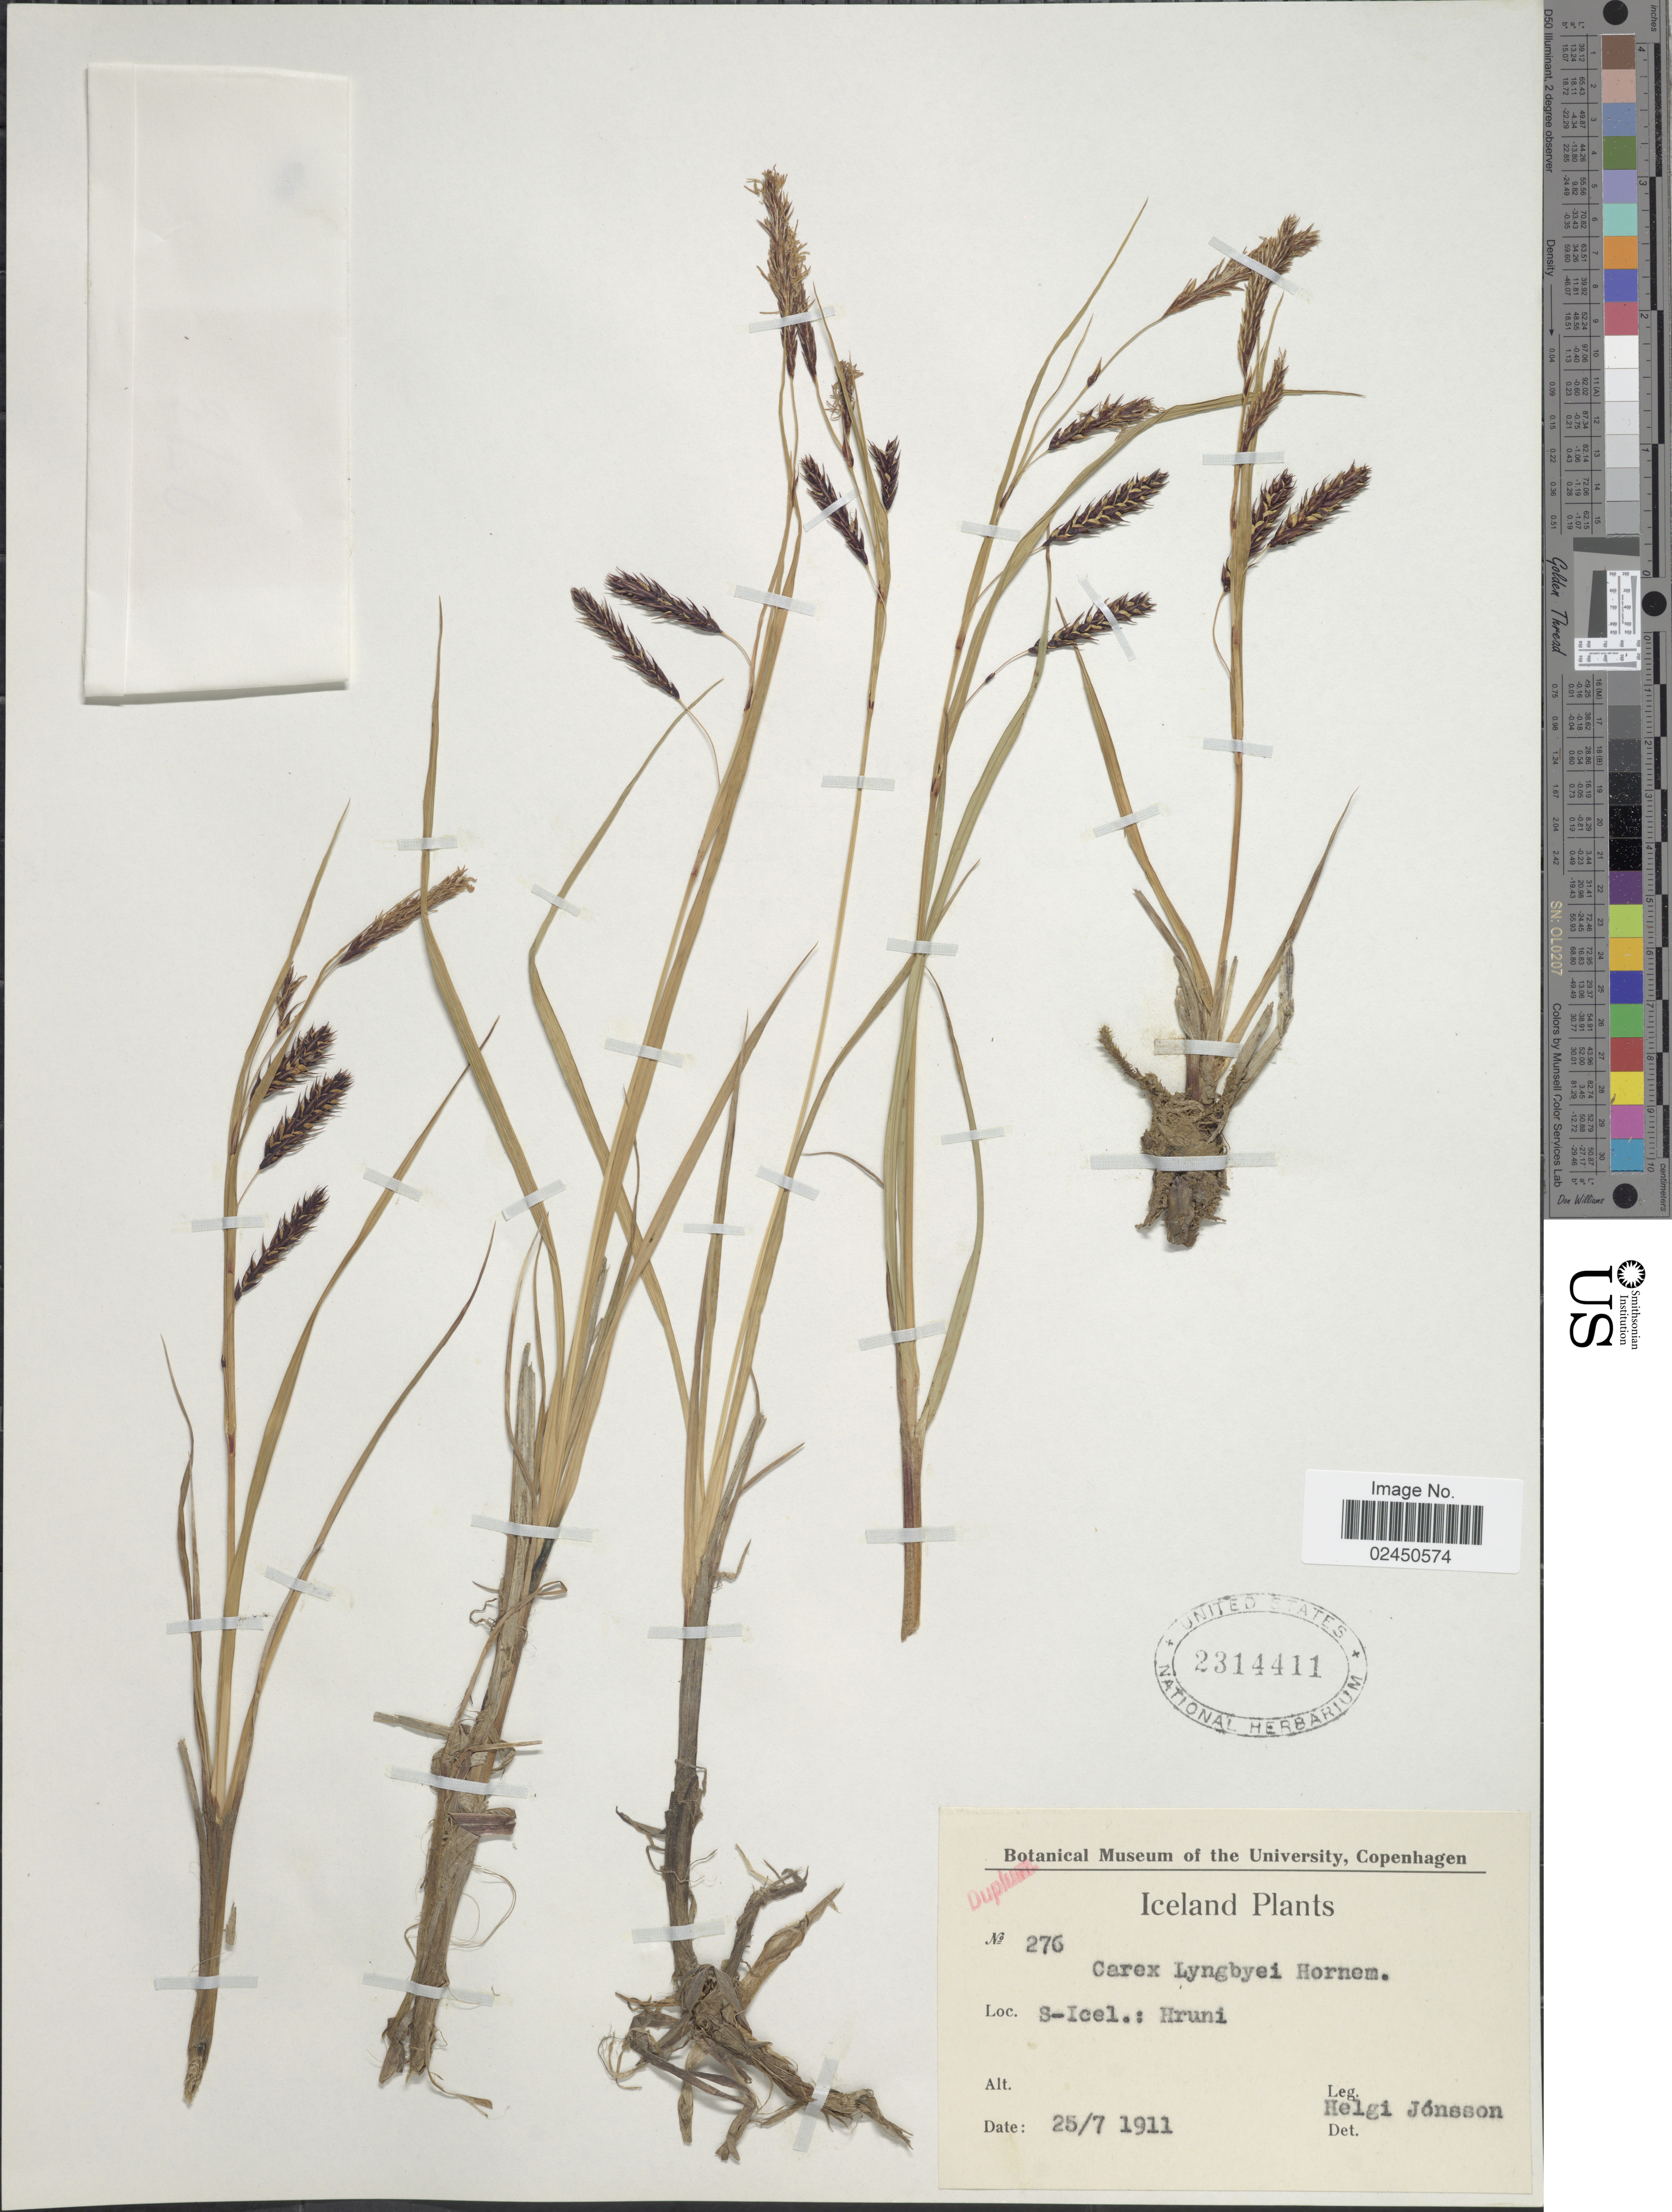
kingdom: Plantae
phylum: Tracheophyta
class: Liliopsida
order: Poales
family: Cyperaceae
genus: Carex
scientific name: Carex lyngbyei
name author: Hornem.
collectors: H. Jónsson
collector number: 276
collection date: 1911-07-25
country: Iceland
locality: S-Icel.: Hruni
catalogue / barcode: US 2314411